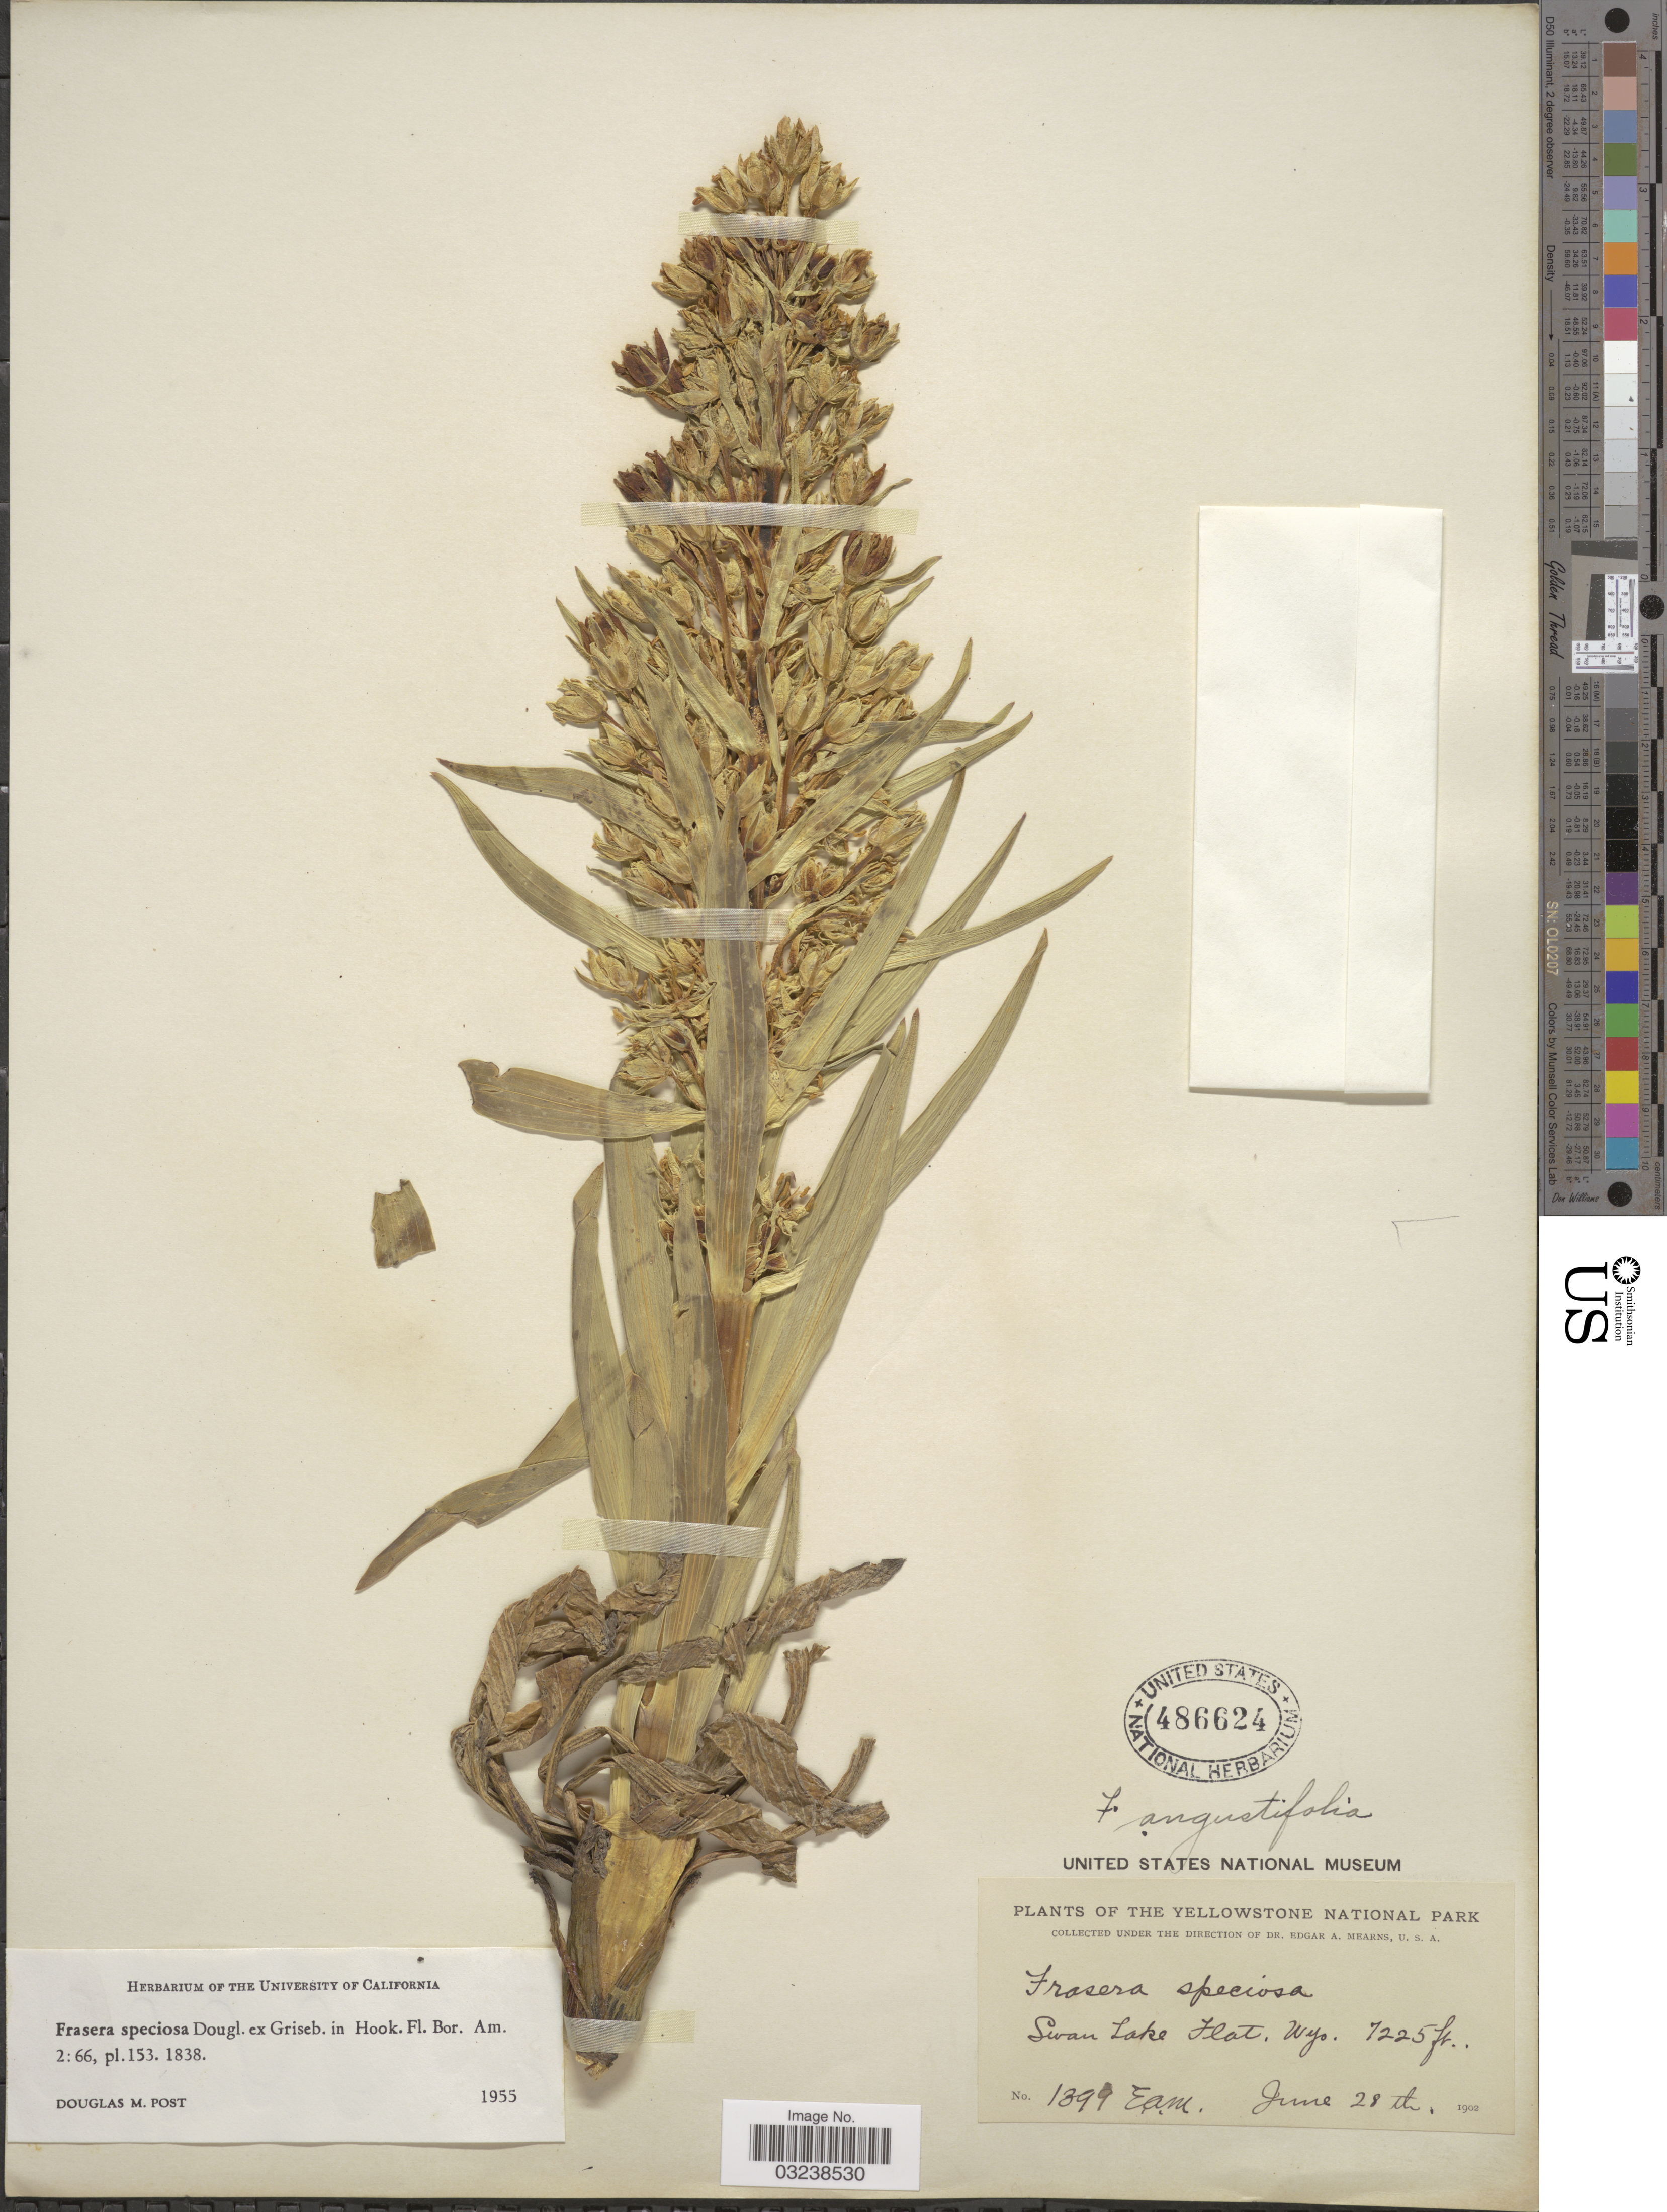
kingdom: Plantae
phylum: Tracheophyta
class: Magnoliopsida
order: Gentianales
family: Gentianaceae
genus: Swertia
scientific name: Swertia radiata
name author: (Kellogg) Kuntze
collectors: E. A. Mearns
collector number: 1399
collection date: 1902-06-28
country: United States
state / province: Wyoming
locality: Yellowstone National Park. Swan Lake Flat.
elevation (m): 2202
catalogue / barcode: US 486624